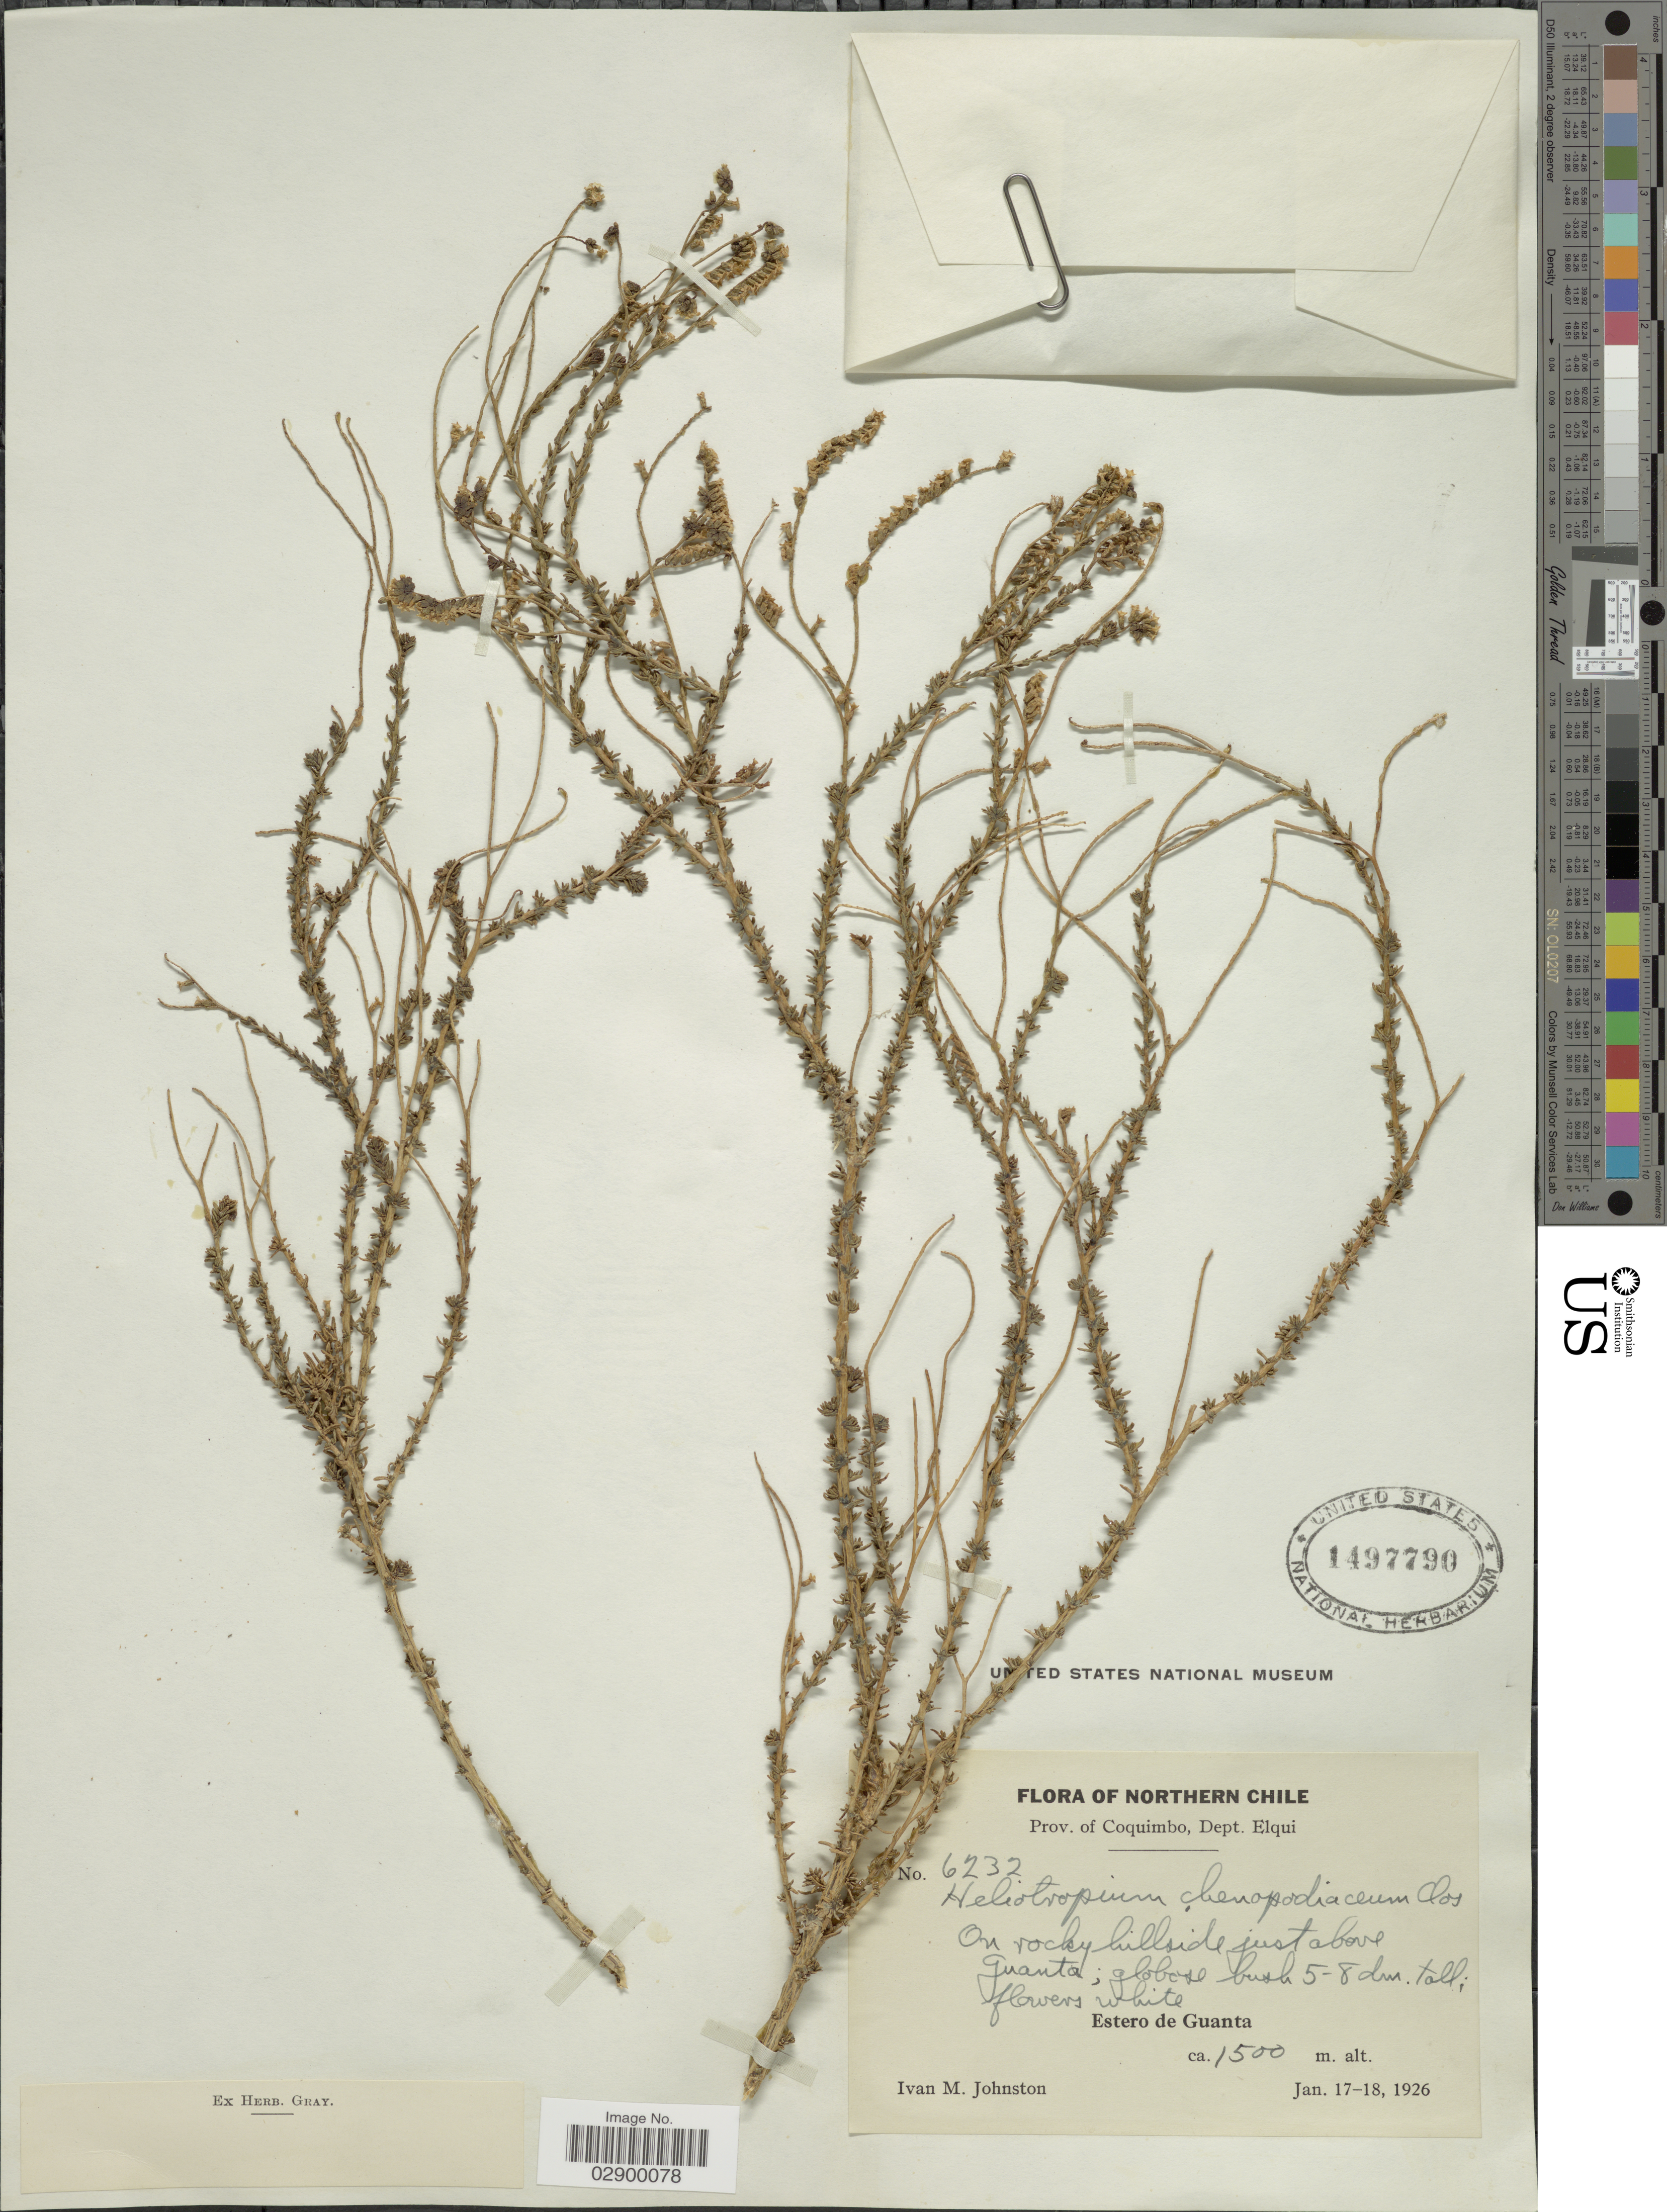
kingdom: Plantae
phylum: Tracheophyta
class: Magnoliopsida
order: Boraginales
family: Heliotropiaceae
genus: Heliotropium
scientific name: Heliotropium chenopodiaceum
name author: (A. DC.) Clos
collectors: I.M. Johnston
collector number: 6232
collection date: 1926-01-17/1926-01-18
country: Chile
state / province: Coquimbo (IV)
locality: Northern Chile. Dept. Elqui. Hillside just above Guanta. Estero de Guanta.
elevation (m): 1500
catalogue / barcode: US 1497790